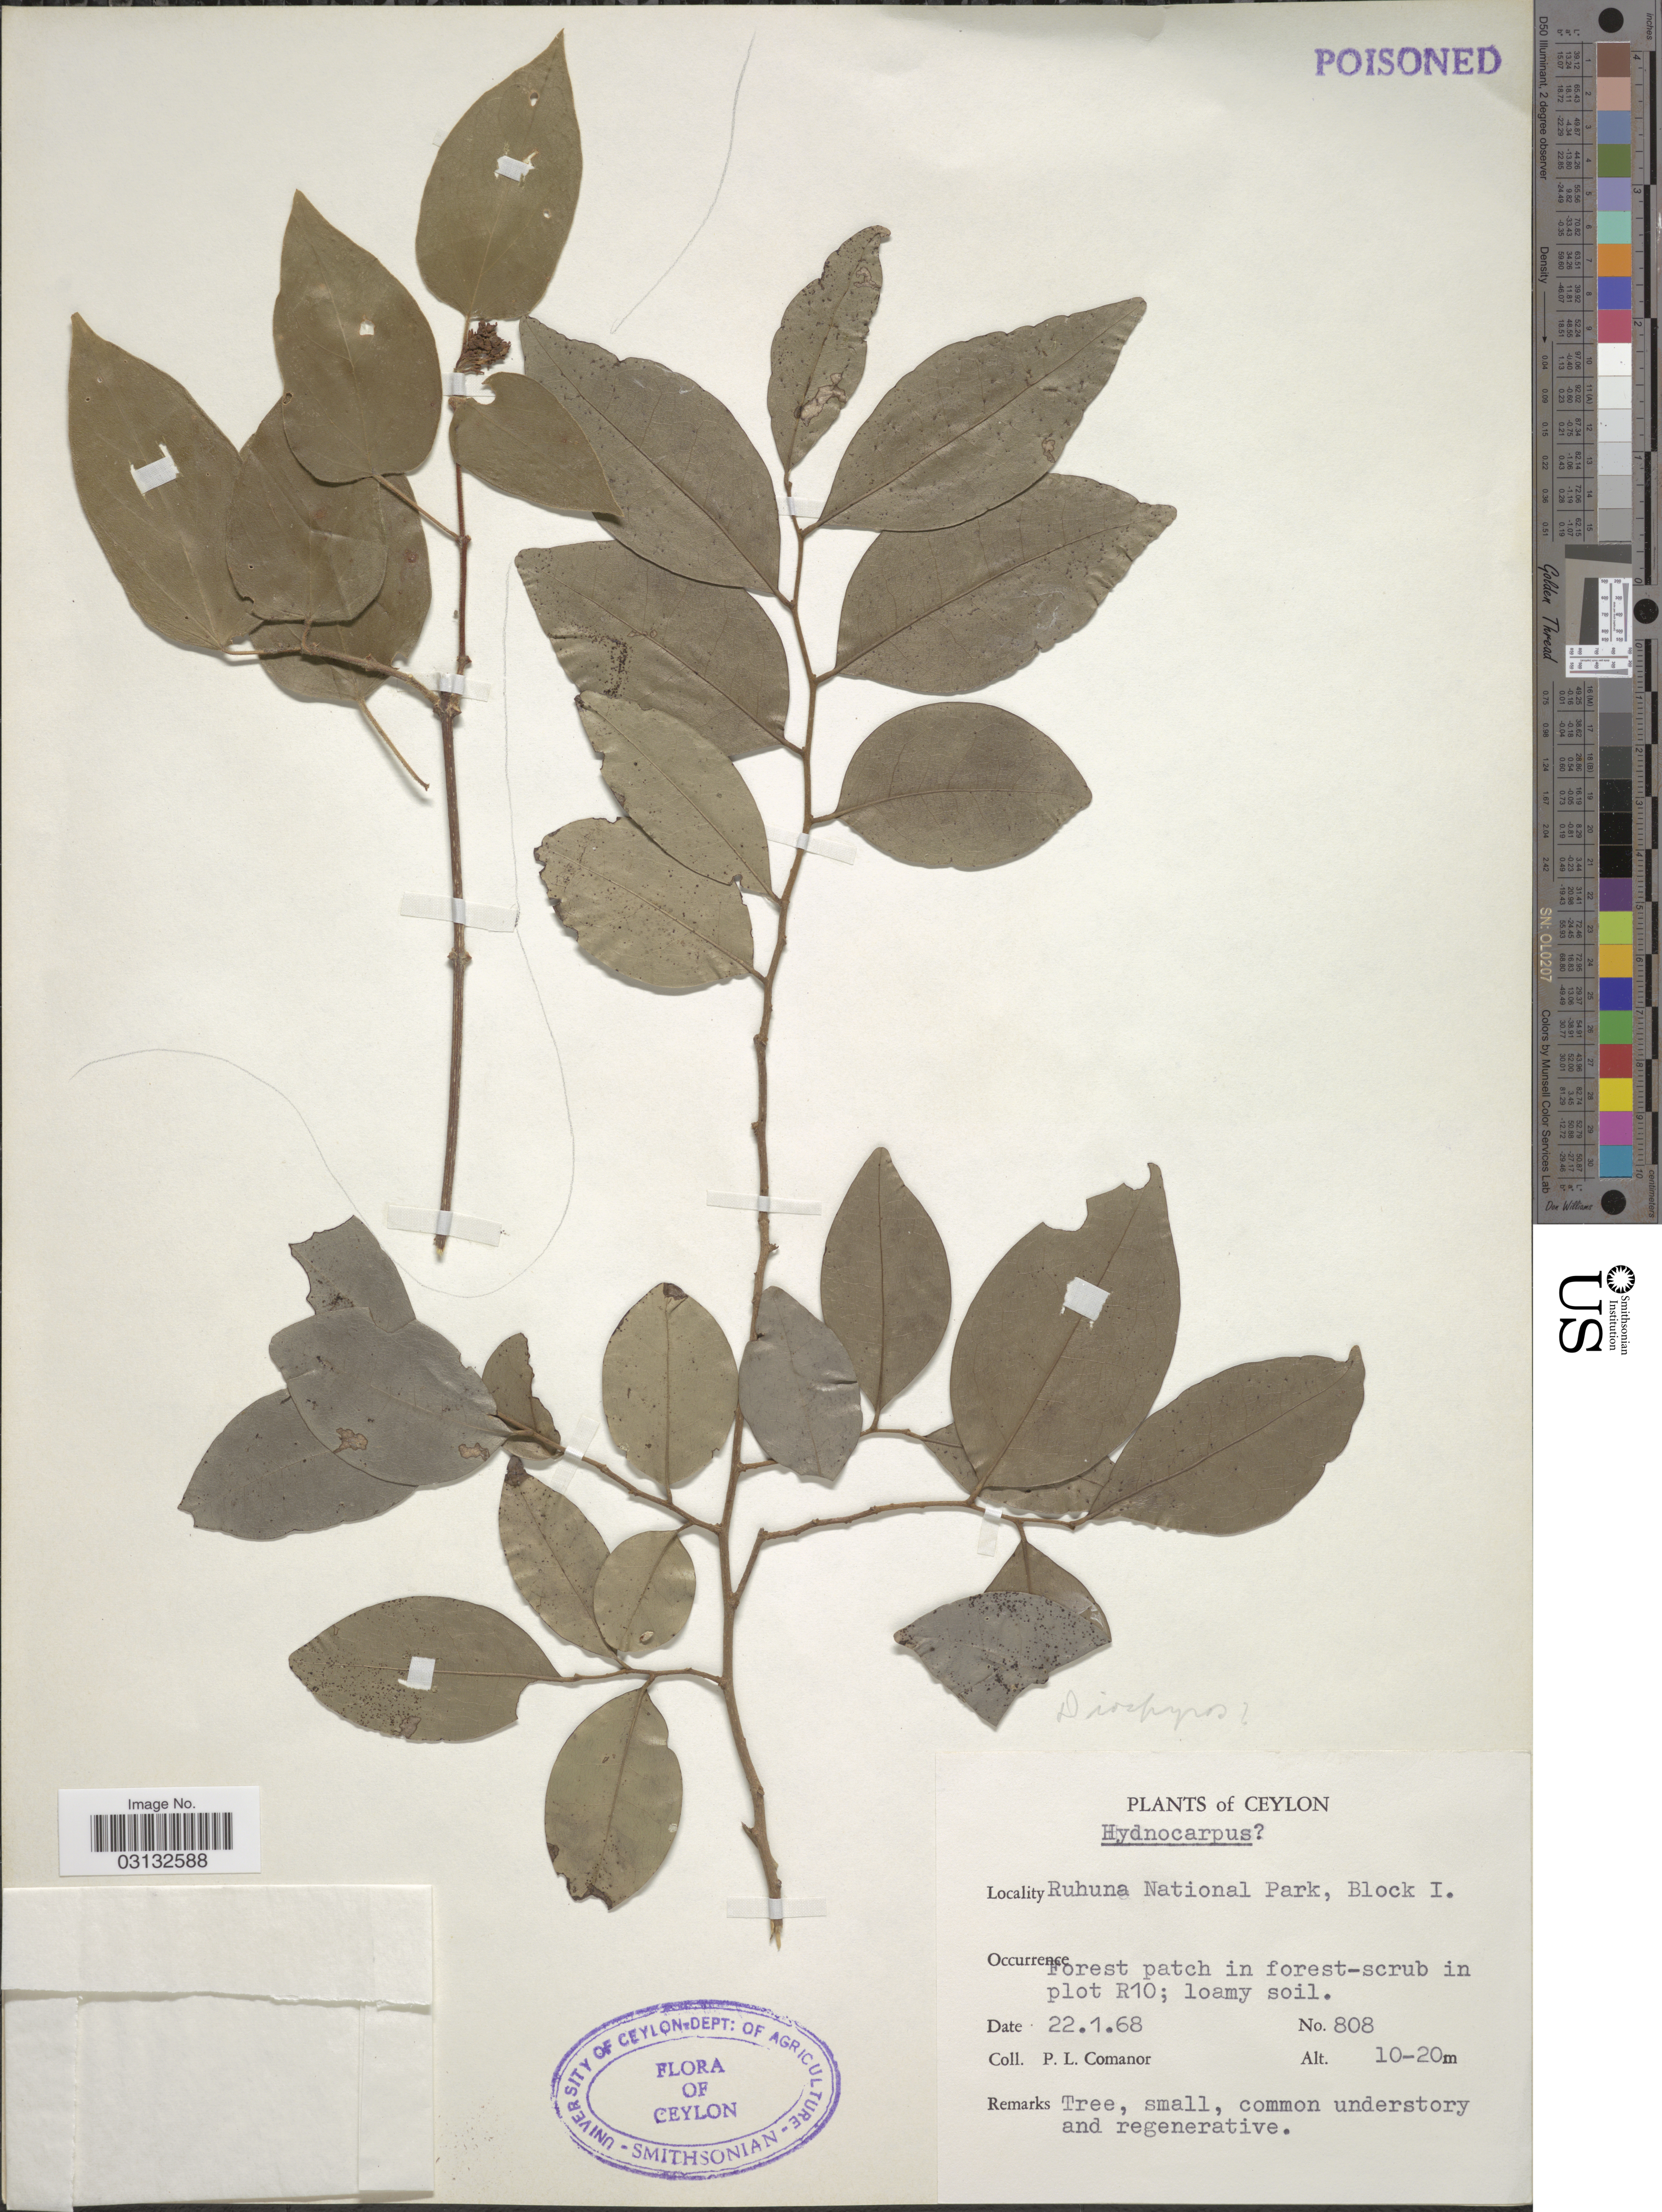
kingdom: Plantae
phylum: Tracheophyta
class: Magnoliopsida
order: Ericales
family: Ebenaceae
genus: Diospyros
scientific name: Diospyros sp.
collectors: P. Comanor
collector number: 808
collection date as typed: Transcribed d/m/y: 22/1/68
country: Sri Lanka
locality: Ceylon. Ruhuna National Park, Block I. Plot R10.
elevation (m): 10